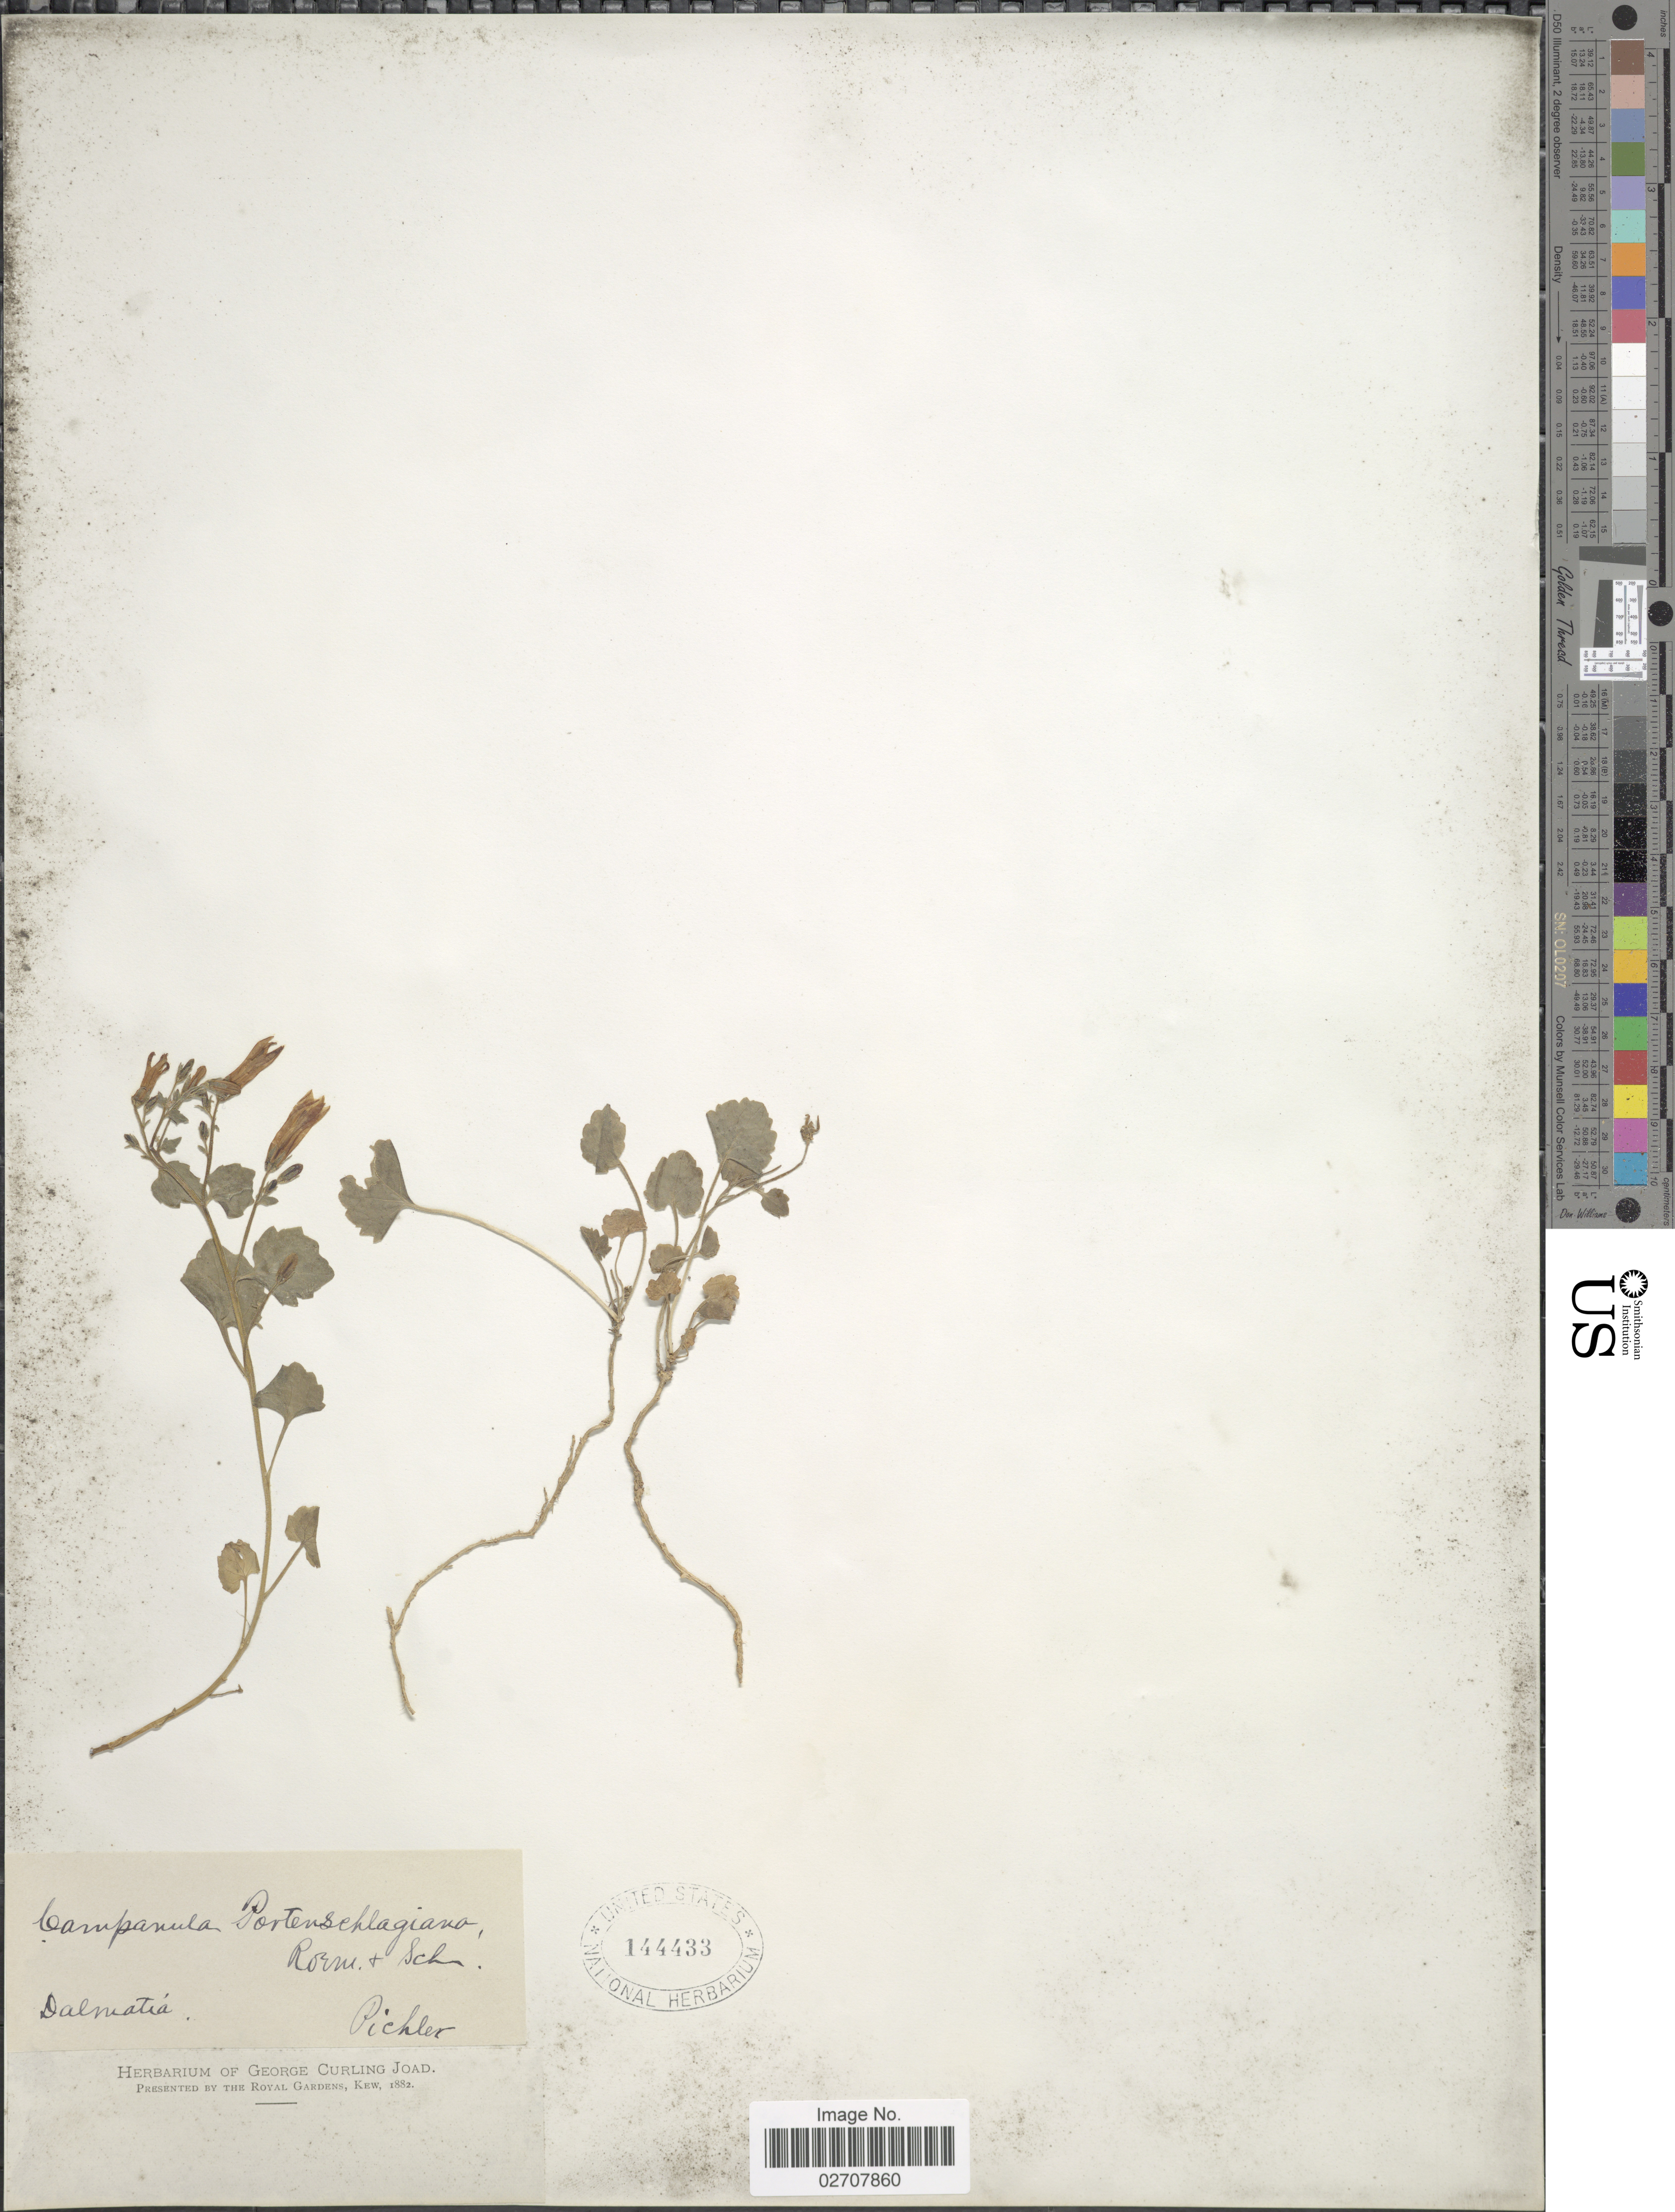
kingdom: Plantae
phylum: Tracheophyta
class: Magnoliopsida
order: Asterales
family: Campanulaceae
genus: Campanula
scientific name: Campanula portenschlagiana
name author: Schult.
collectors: Pichler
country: Croatia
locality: Dalmatia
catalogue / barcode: US 144433